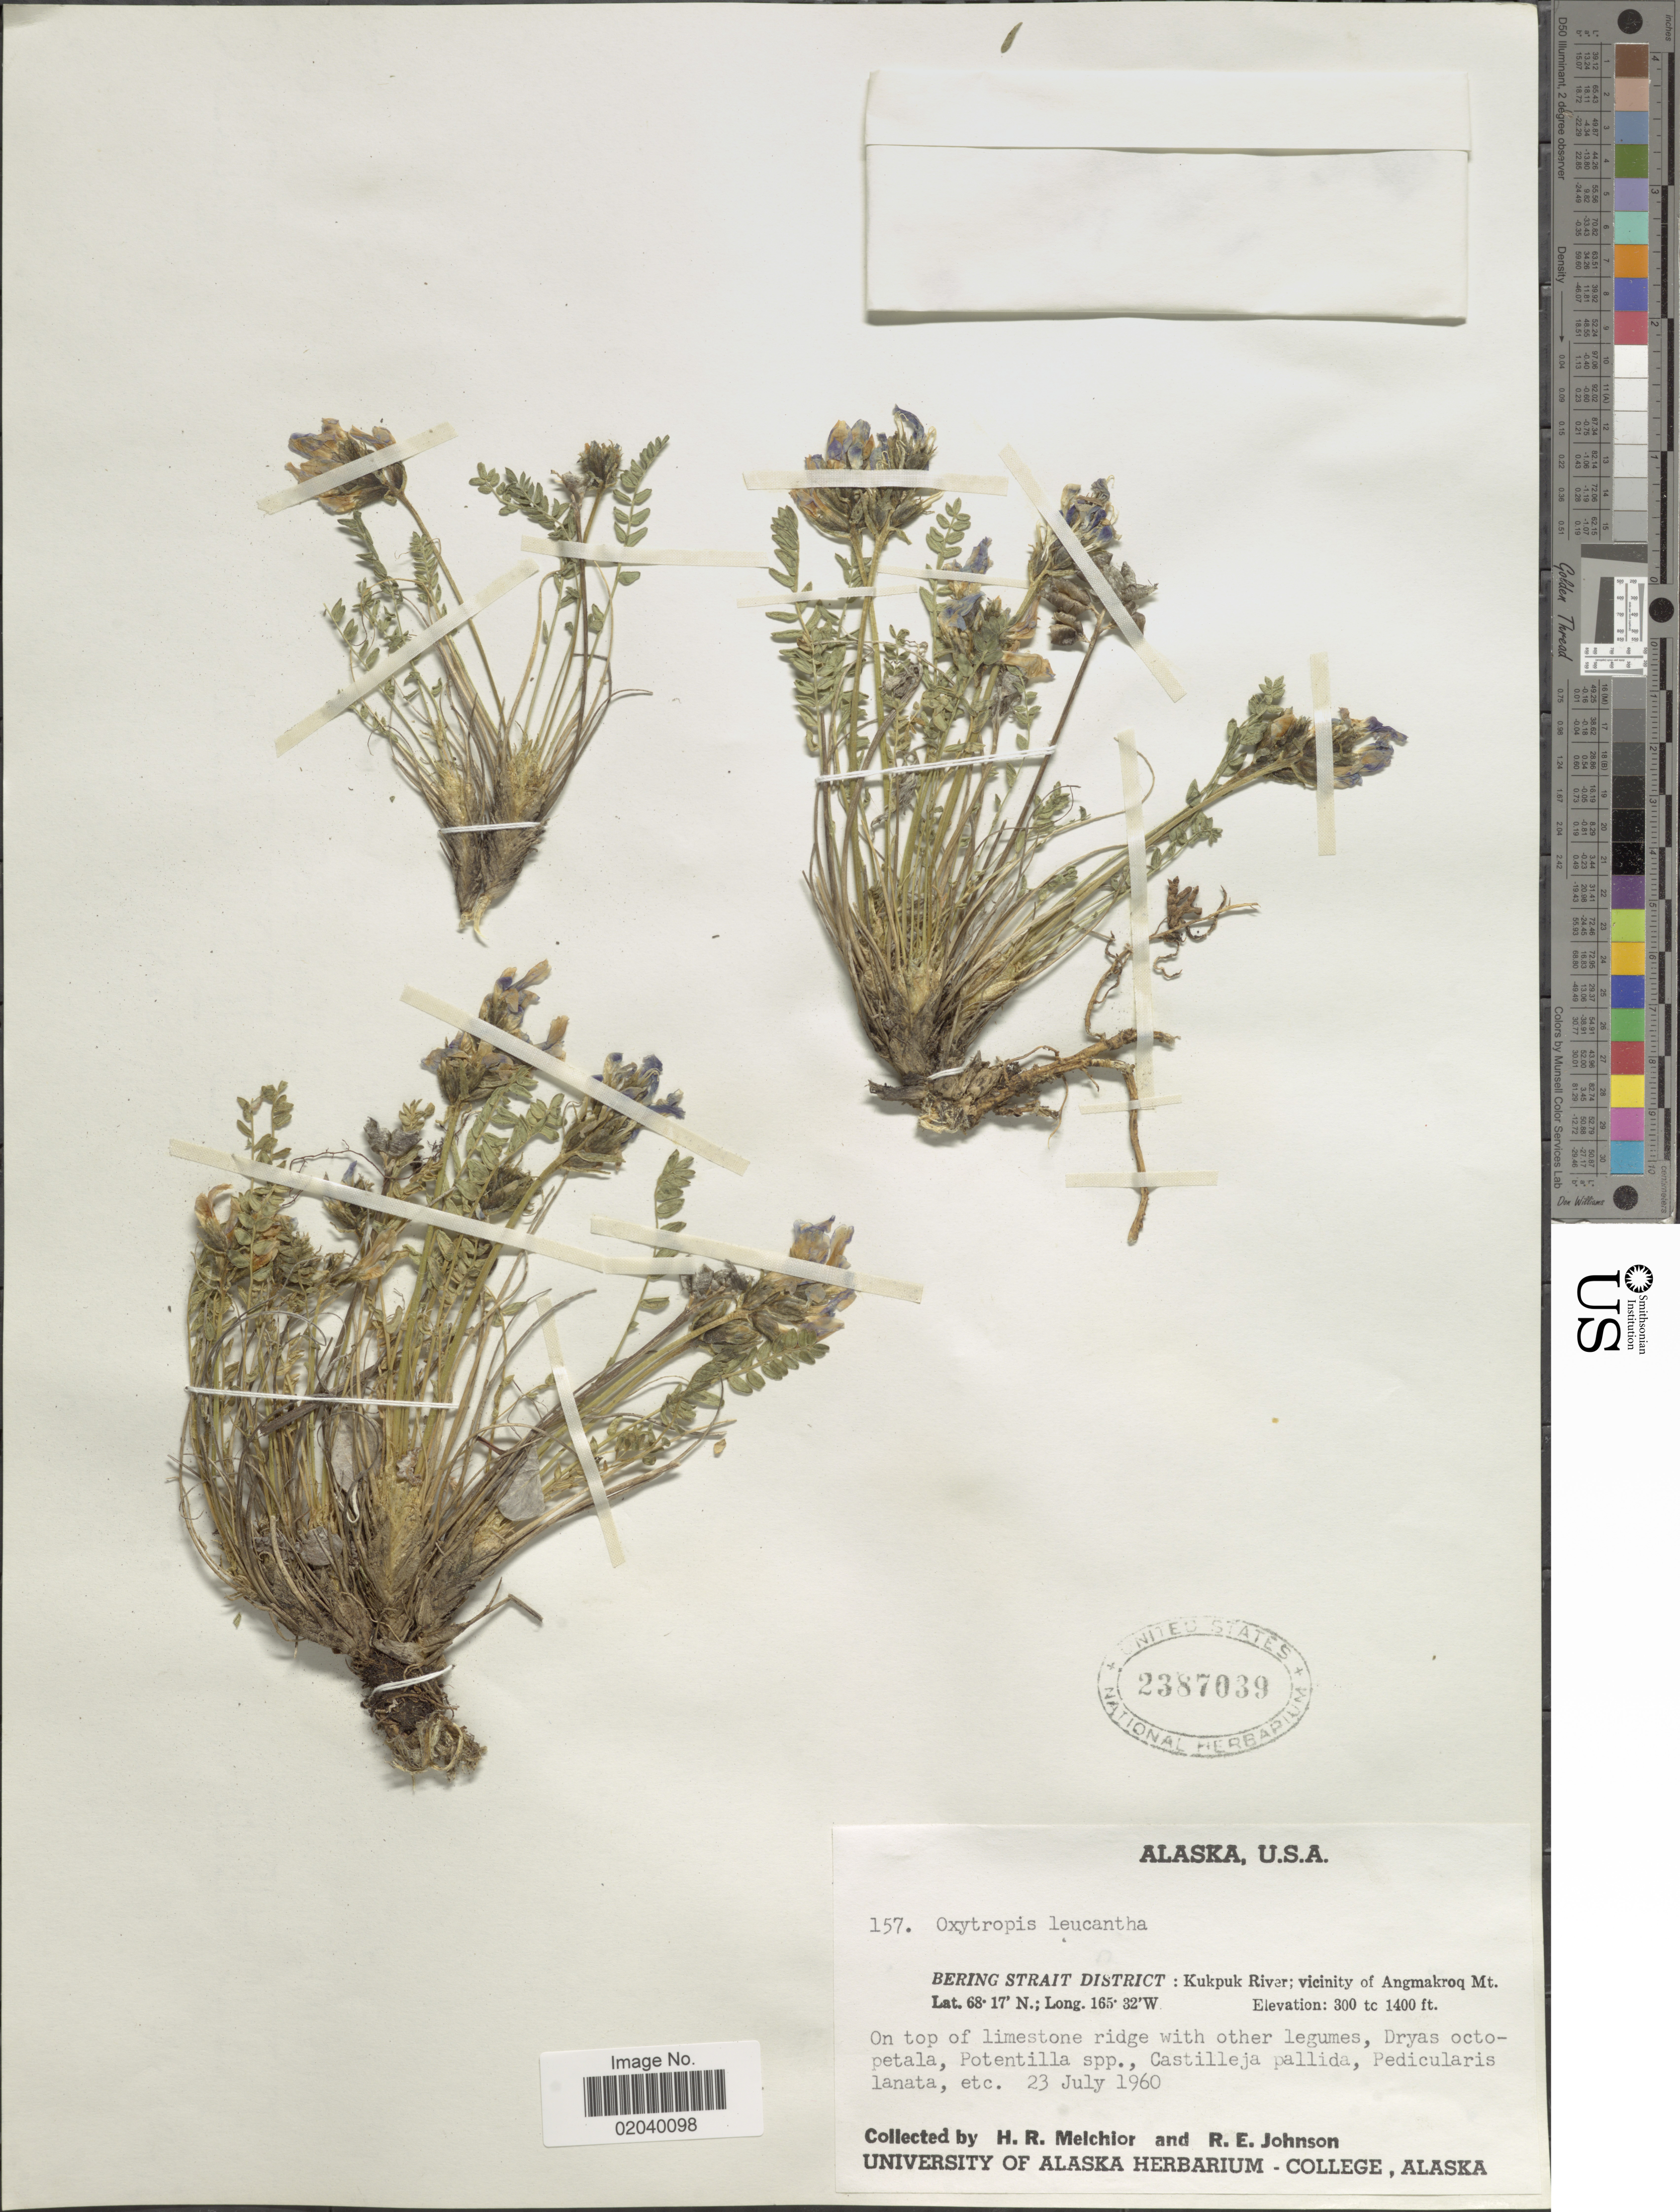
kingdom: Plantae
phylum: Tracheophyta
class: Magnoliopsida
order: Fabales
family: Fabaceae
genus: Oxytropis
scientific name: Oxytropis leucantha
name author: (Pall.) Pers.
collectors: H. R. Melchior & R. Johnson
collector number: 157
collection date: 1960-07-23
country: United States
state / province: Alaska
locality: Bering Strait District: Kukpuk River; vicinity of Angamakroq Mt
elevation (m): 91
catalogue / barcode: US 2387039